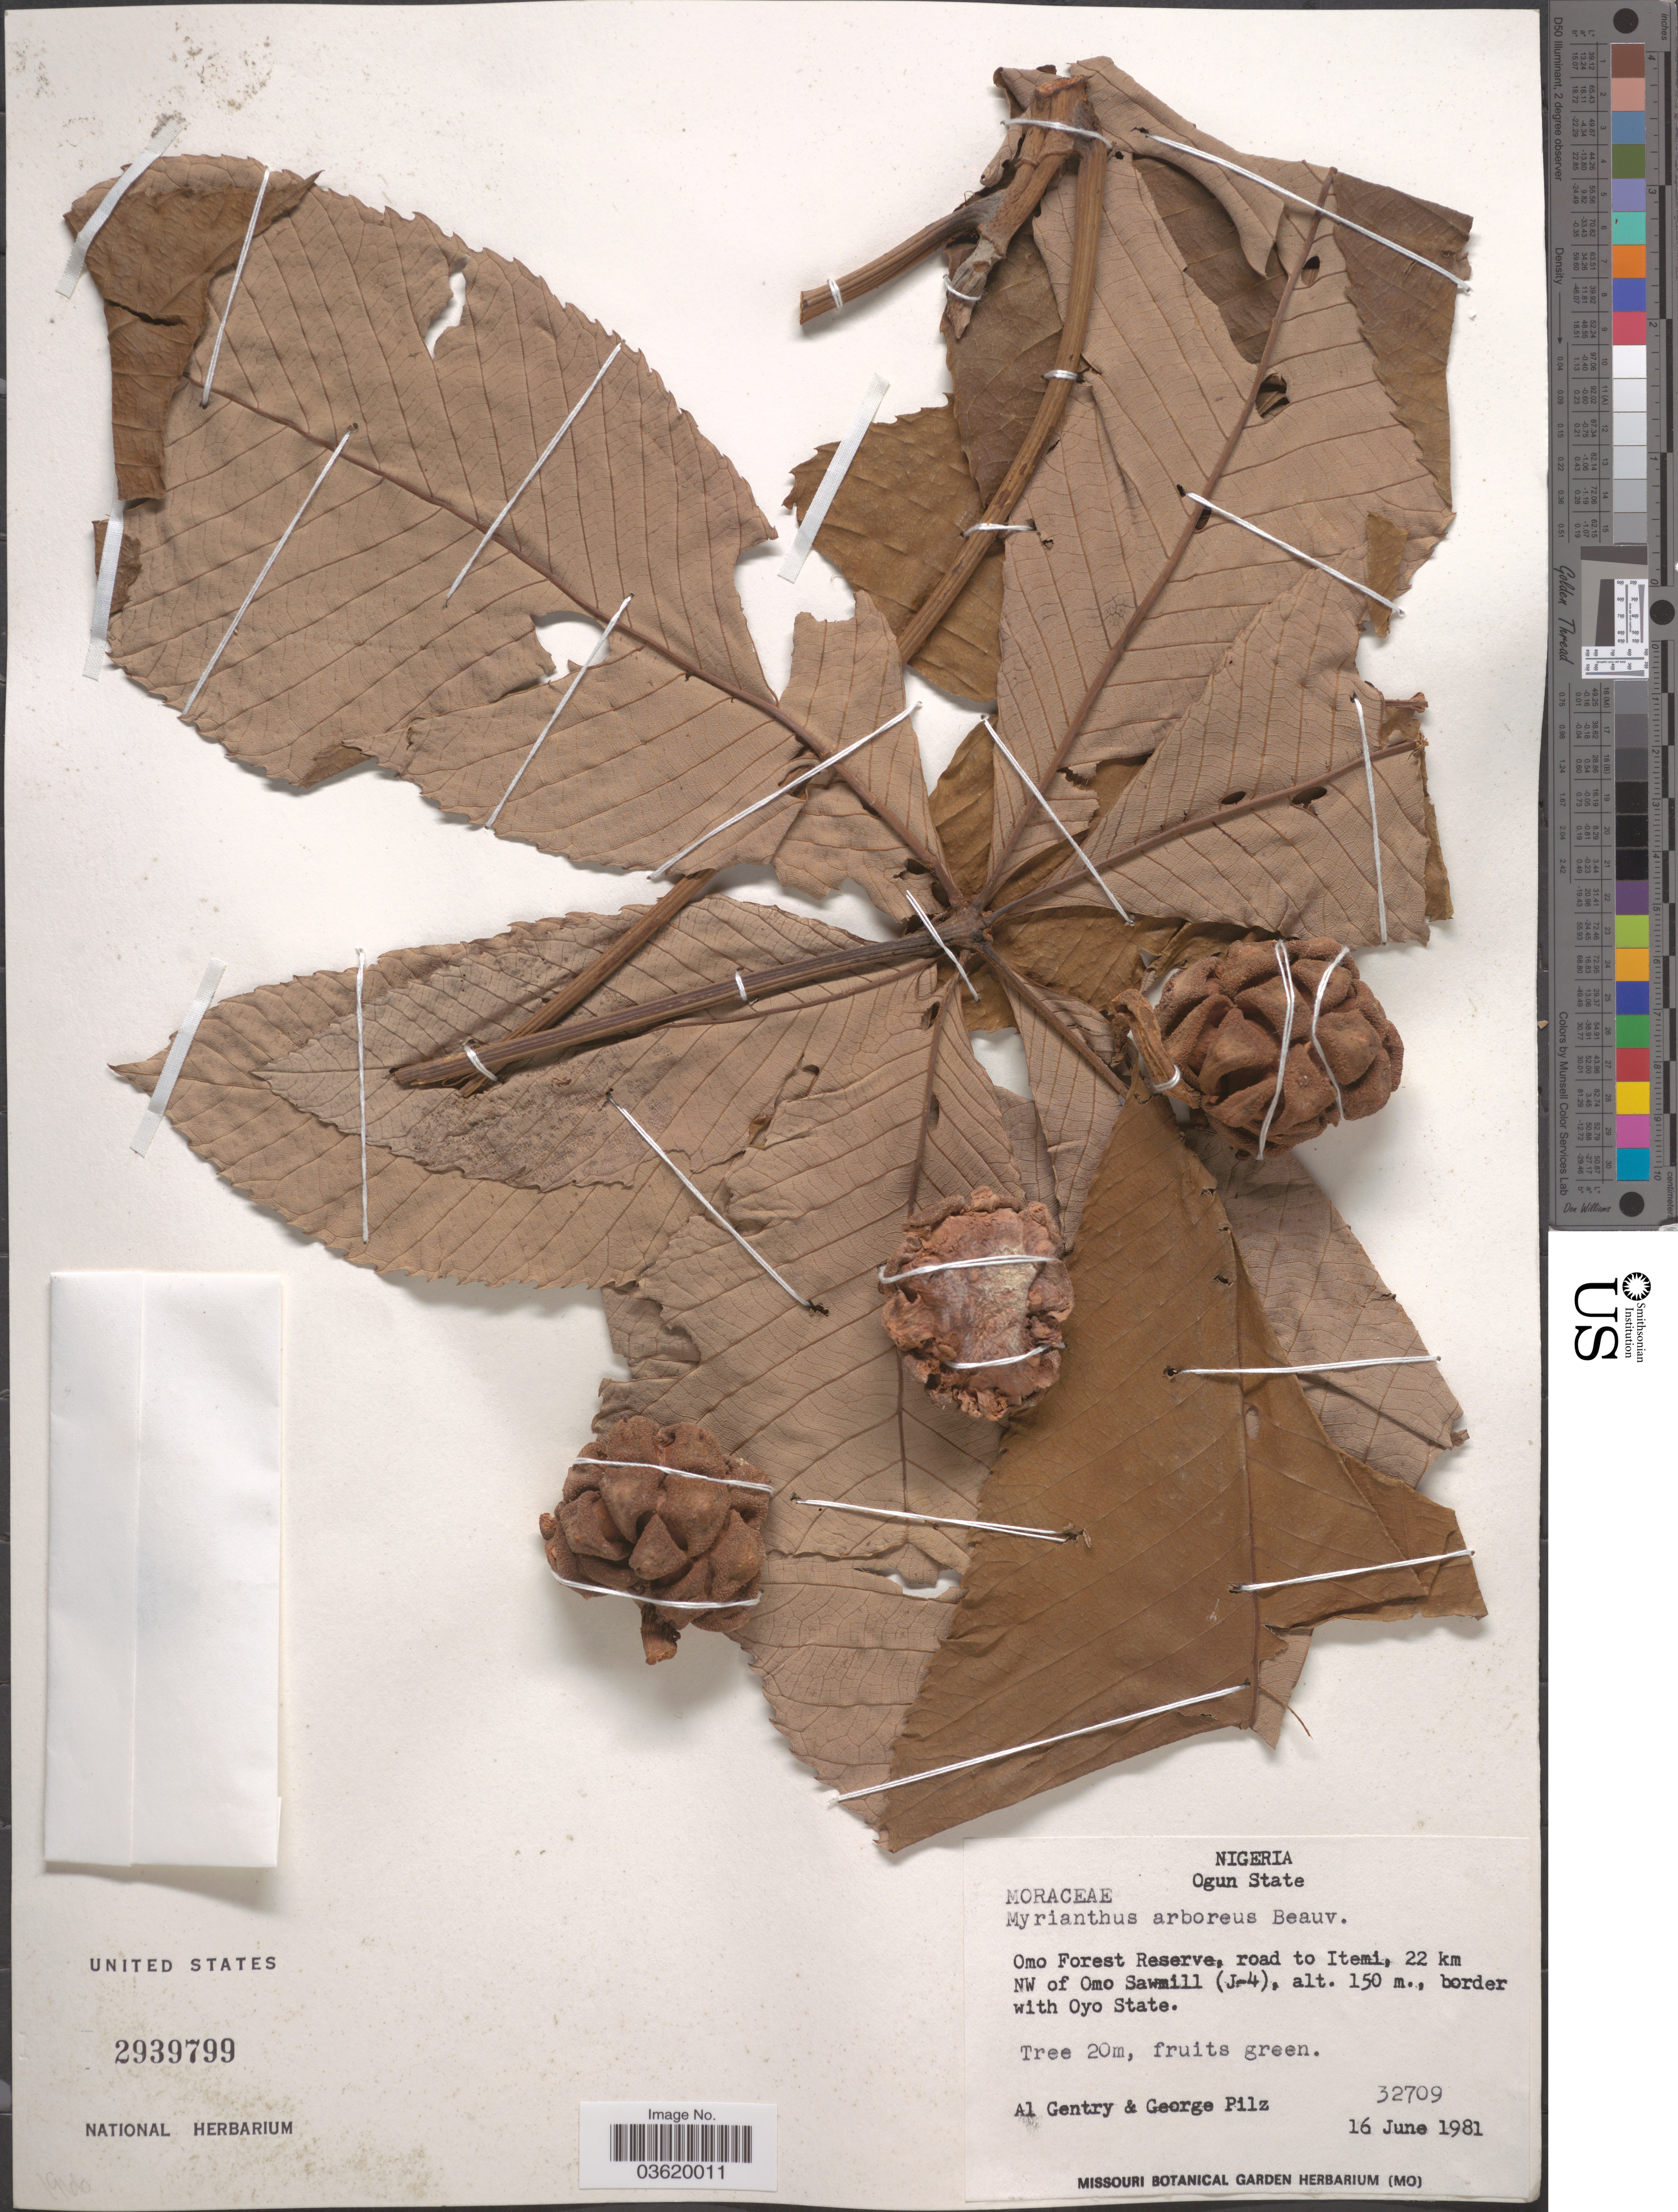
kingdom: Plantae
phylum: Tracheophyta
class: Magnoliopsida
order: Rosales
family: Urticaceae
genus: Myrianthus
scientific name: Myrianthus arboreus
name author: P. Beauv.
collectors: A. H. Gentry & G. E. Pilz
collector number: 32709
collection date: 1981-06-16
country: Nigeria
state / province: Ogun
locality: Omo Forest Reserve, road to Itemi, 22 km NW of Omo Sawmill (J-4), border with Oyo State.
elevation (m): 150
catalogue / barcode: US 2939799